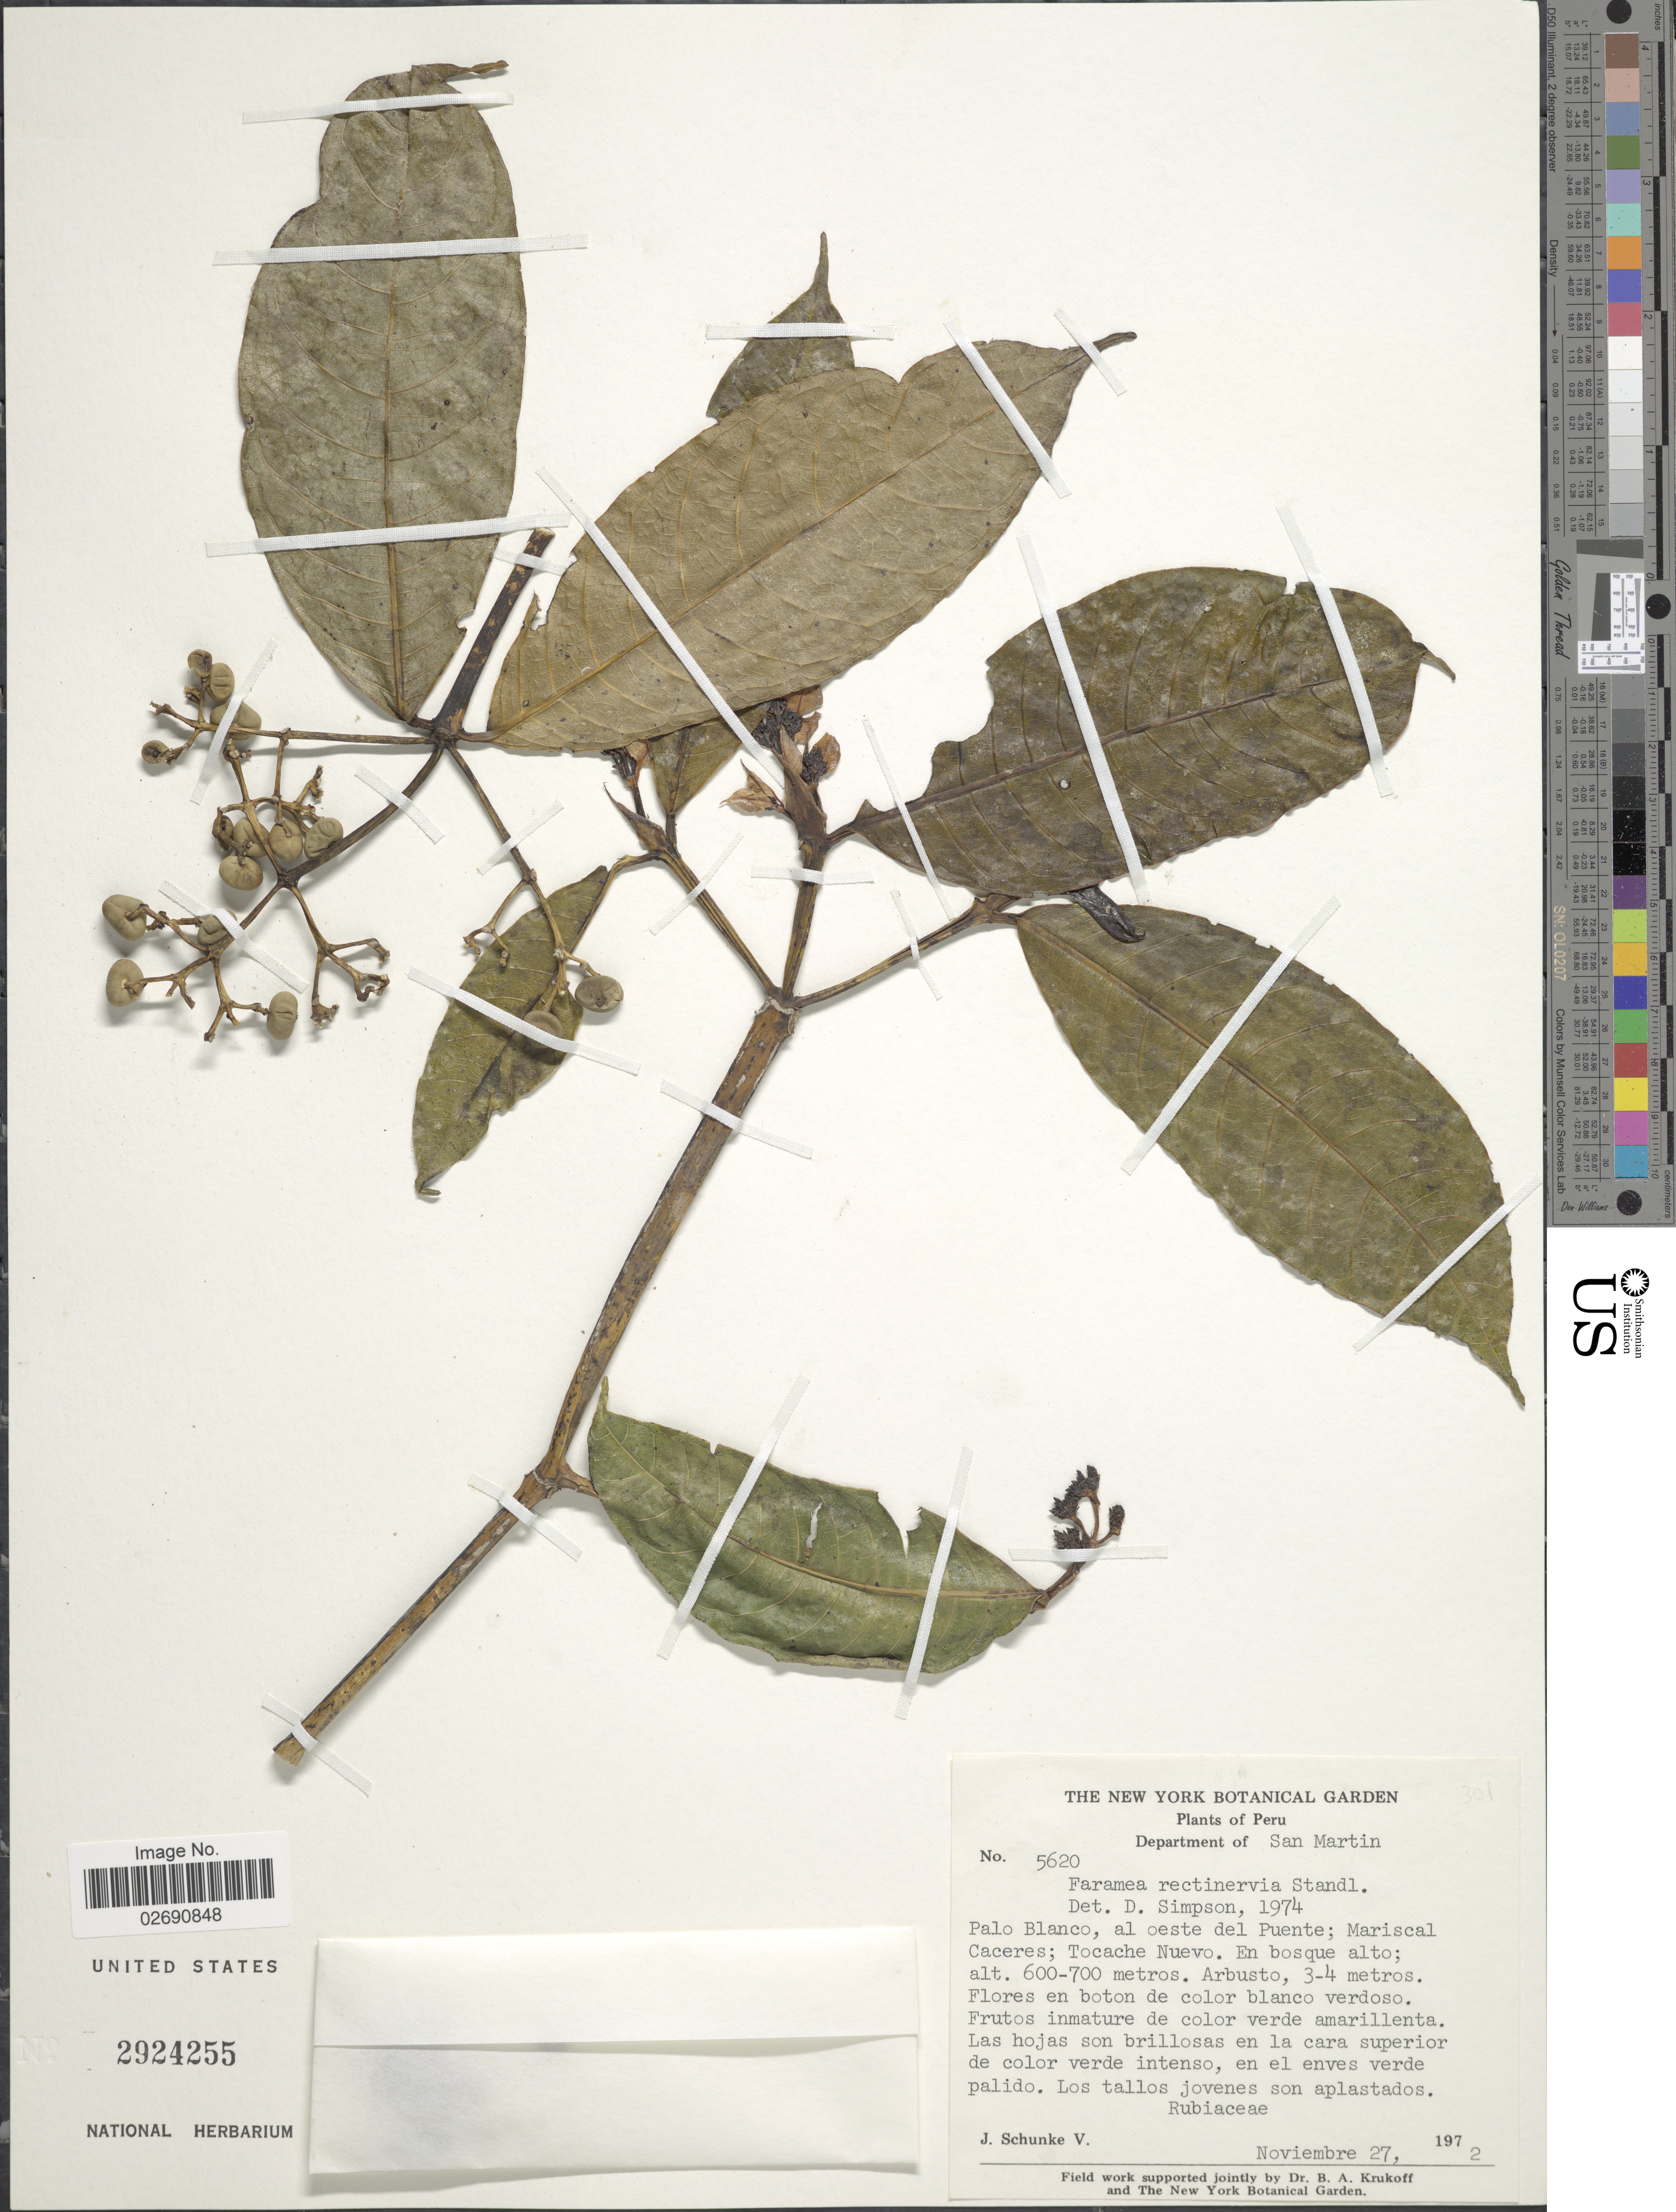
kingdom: Plantae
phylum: Tracheophyta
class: Magnoliopsida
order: Gentianales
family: Rubiaceae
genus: Faramea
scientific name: Faramea rectinervia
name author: Standl.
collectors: J. Schunke Vigo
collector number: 5620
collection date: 1972-11-27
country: Peru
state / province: San Martín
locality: Palo Blanco, al oeste del Puente; Mariscal Caceres; Tocache Nuevo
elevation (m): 600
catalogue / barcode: US 2924255